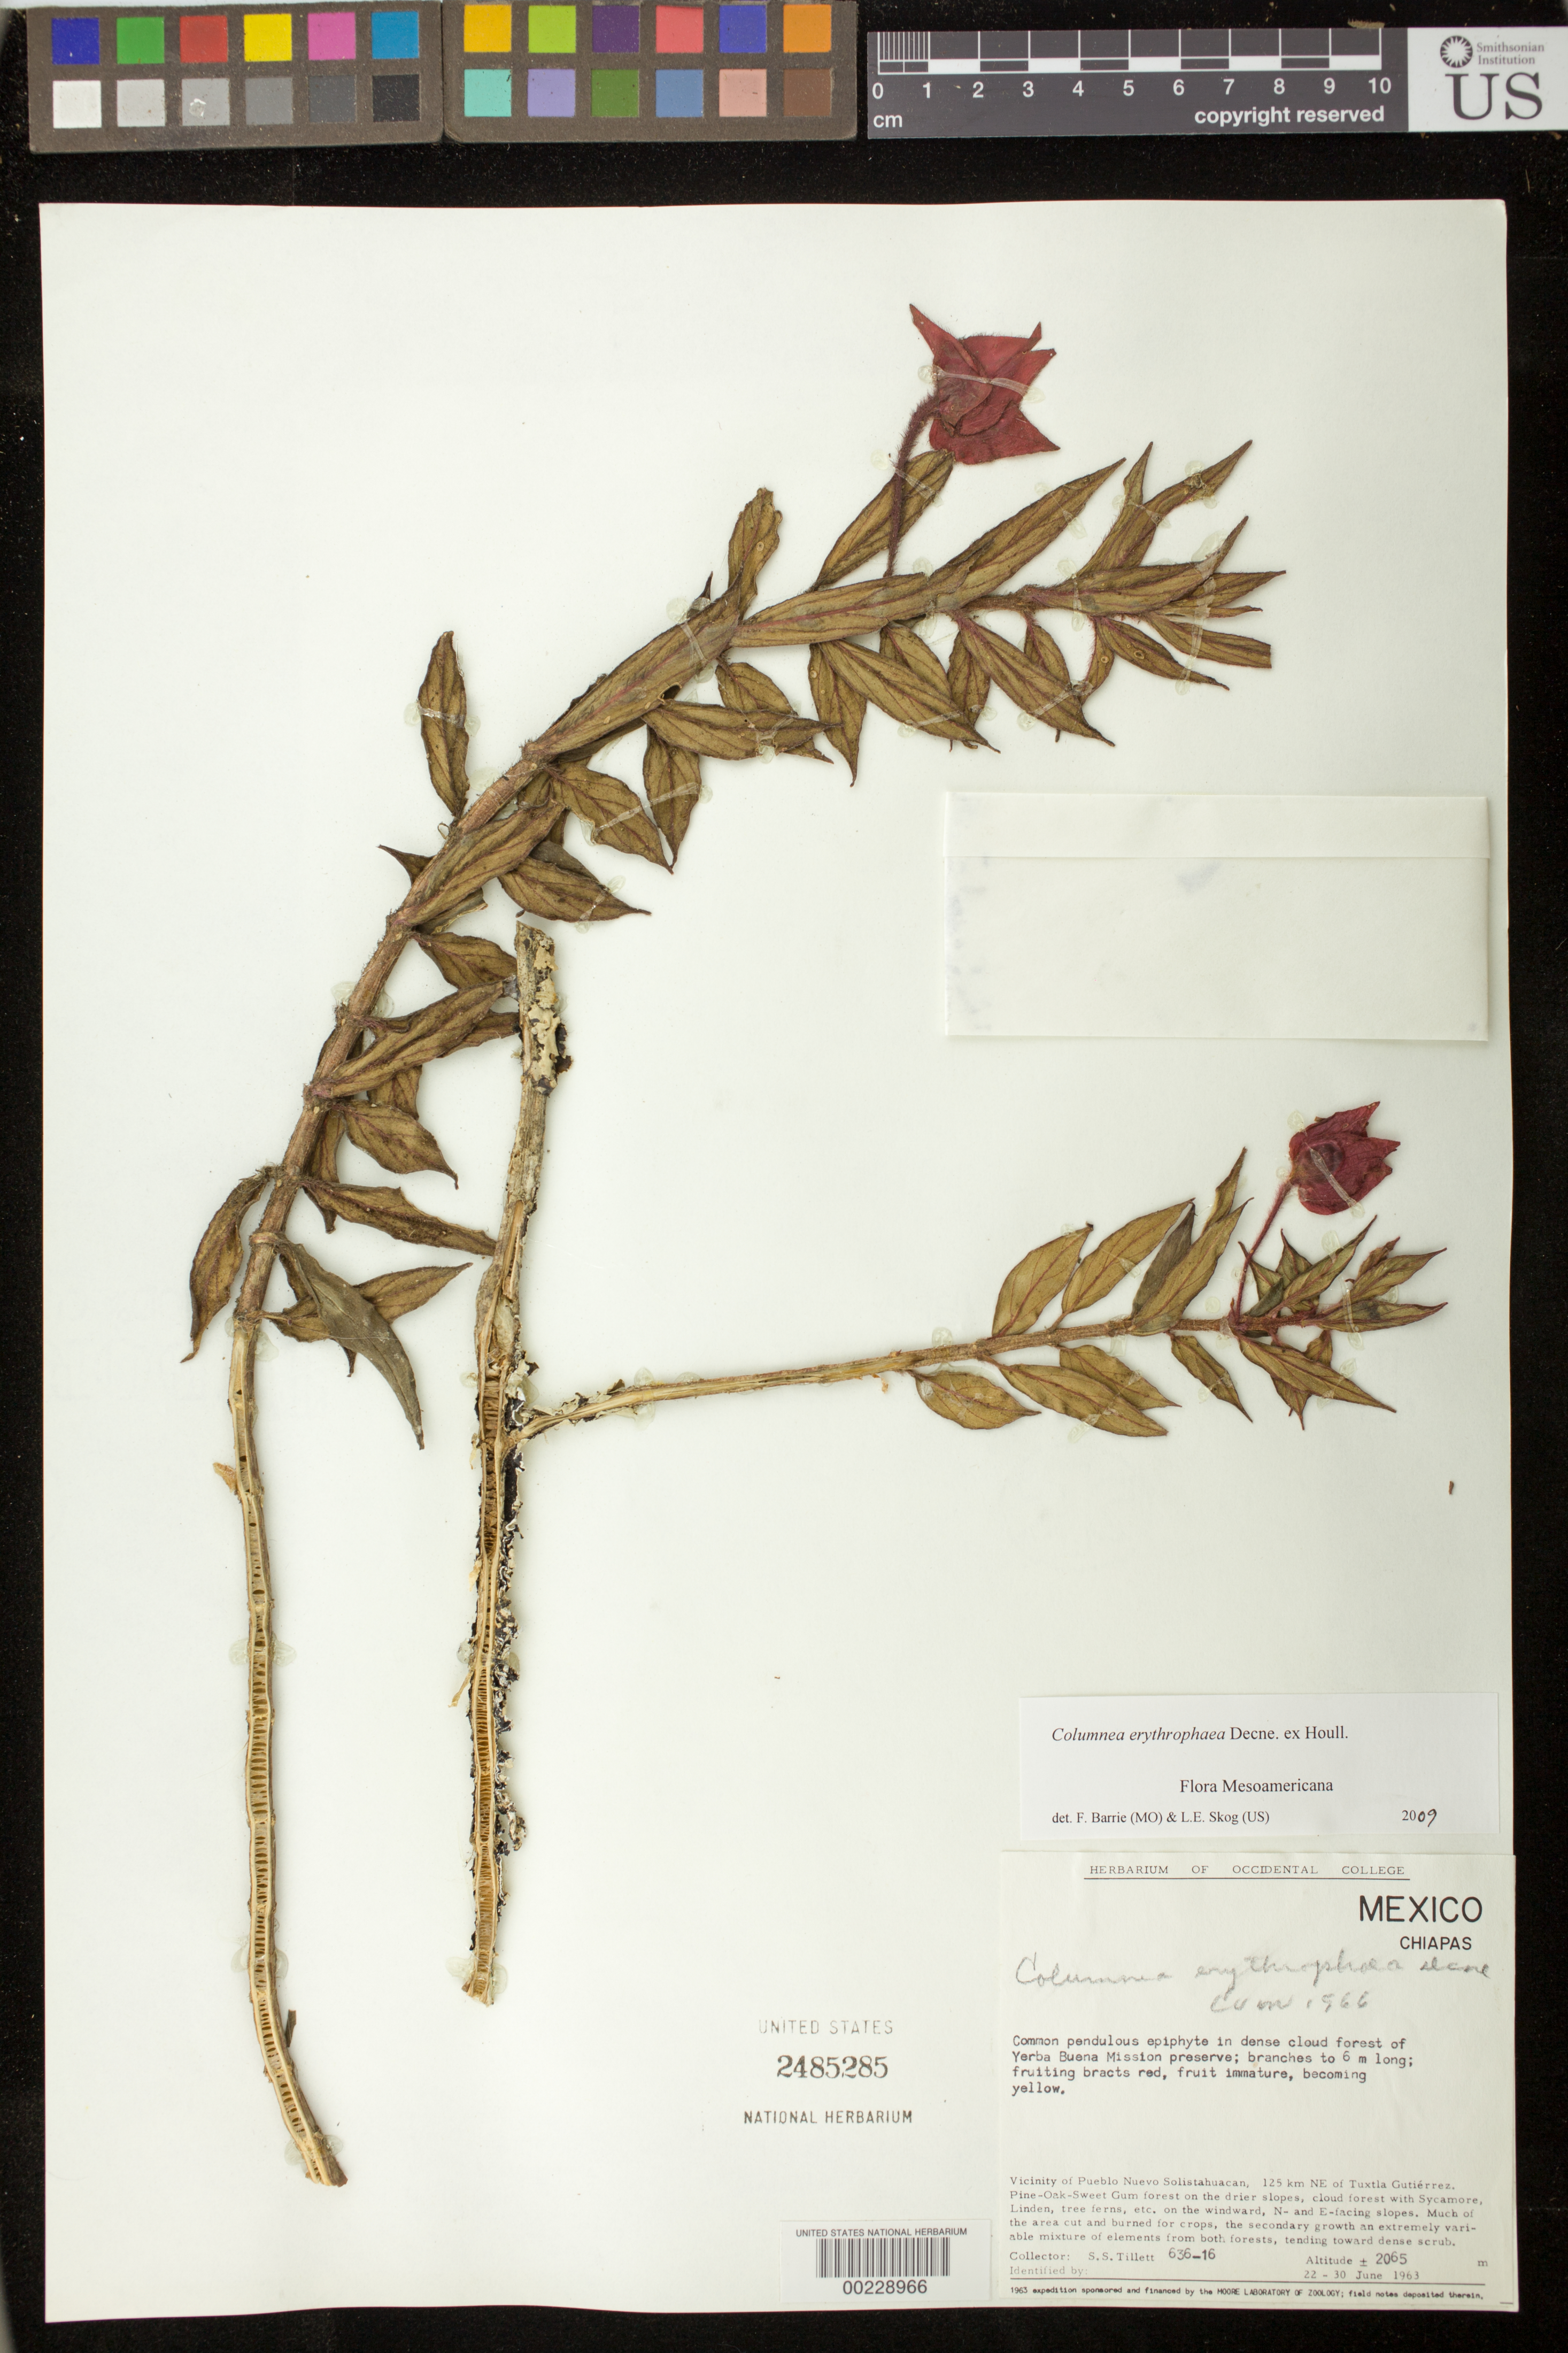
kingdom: Plantae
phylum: Tracheophyta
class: Magnoliopsida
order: Lamiales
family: Gesneriaceae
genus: Columnea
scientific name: Columnea erythrophaea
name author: Decne. ex Houllet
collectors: S. S. Tillett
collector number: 636 -16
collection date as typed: Jun 1963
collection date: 1963-06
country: Mexico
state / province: Chiapas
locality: Vicinity of Pueblo Nuevo Solistahuacan, 125 km NE of Tuxtla Gutierrez, Yerba Buena Mission Preserve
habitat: Pine-oak-sweet gum forest on drier slopes, cloud forest...in dense cloud forest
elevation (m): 2065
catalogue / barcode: US 2485285